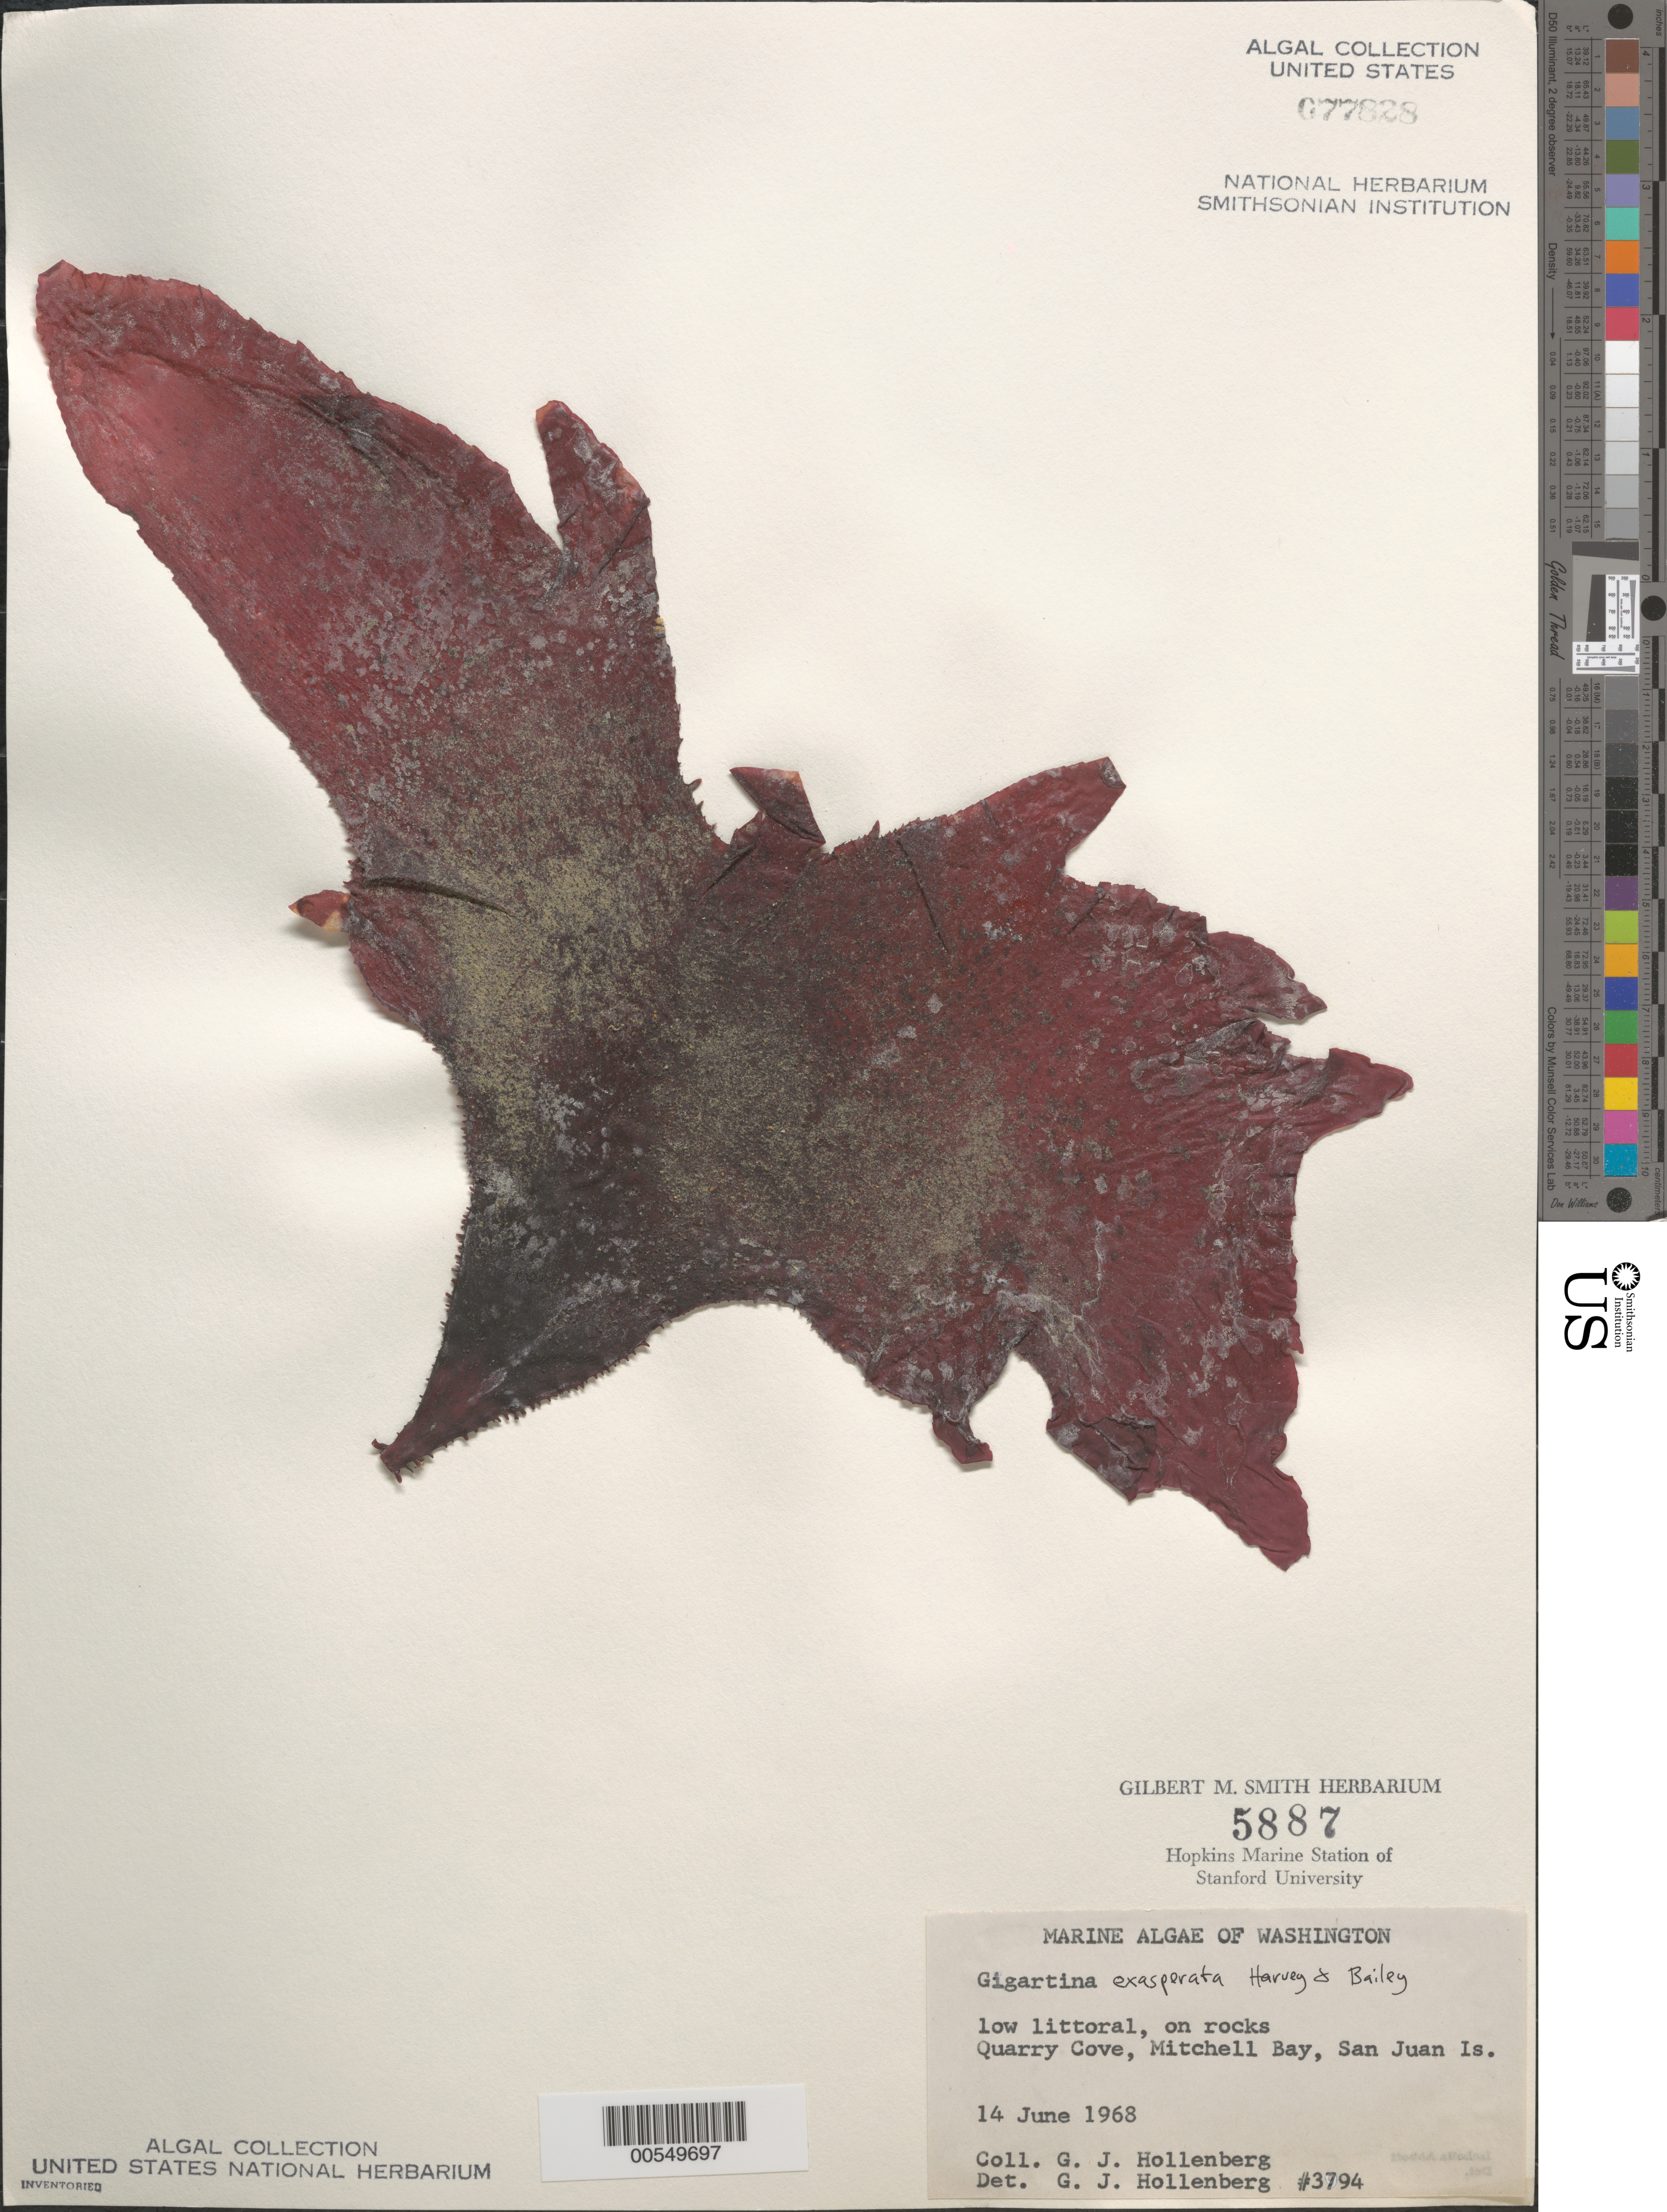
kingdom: Plantae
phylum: Rhodophyta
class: Florideophyceae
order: Gigartinales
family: Gigartinaceae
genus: Chondracanthus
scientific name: Chondracanthus exasperatus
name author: (Harv. & J. Bailey) J.R. Hughey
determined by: Algae name updating Project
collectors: G. Hollenberg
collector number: GJH 3794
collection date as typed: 14 Jun 1968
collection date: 1968-06-14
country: United States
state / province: Washington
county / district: San Juan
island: San Juan Island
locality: Quarry Cove, Mitchell Bay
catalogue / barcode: US 77828